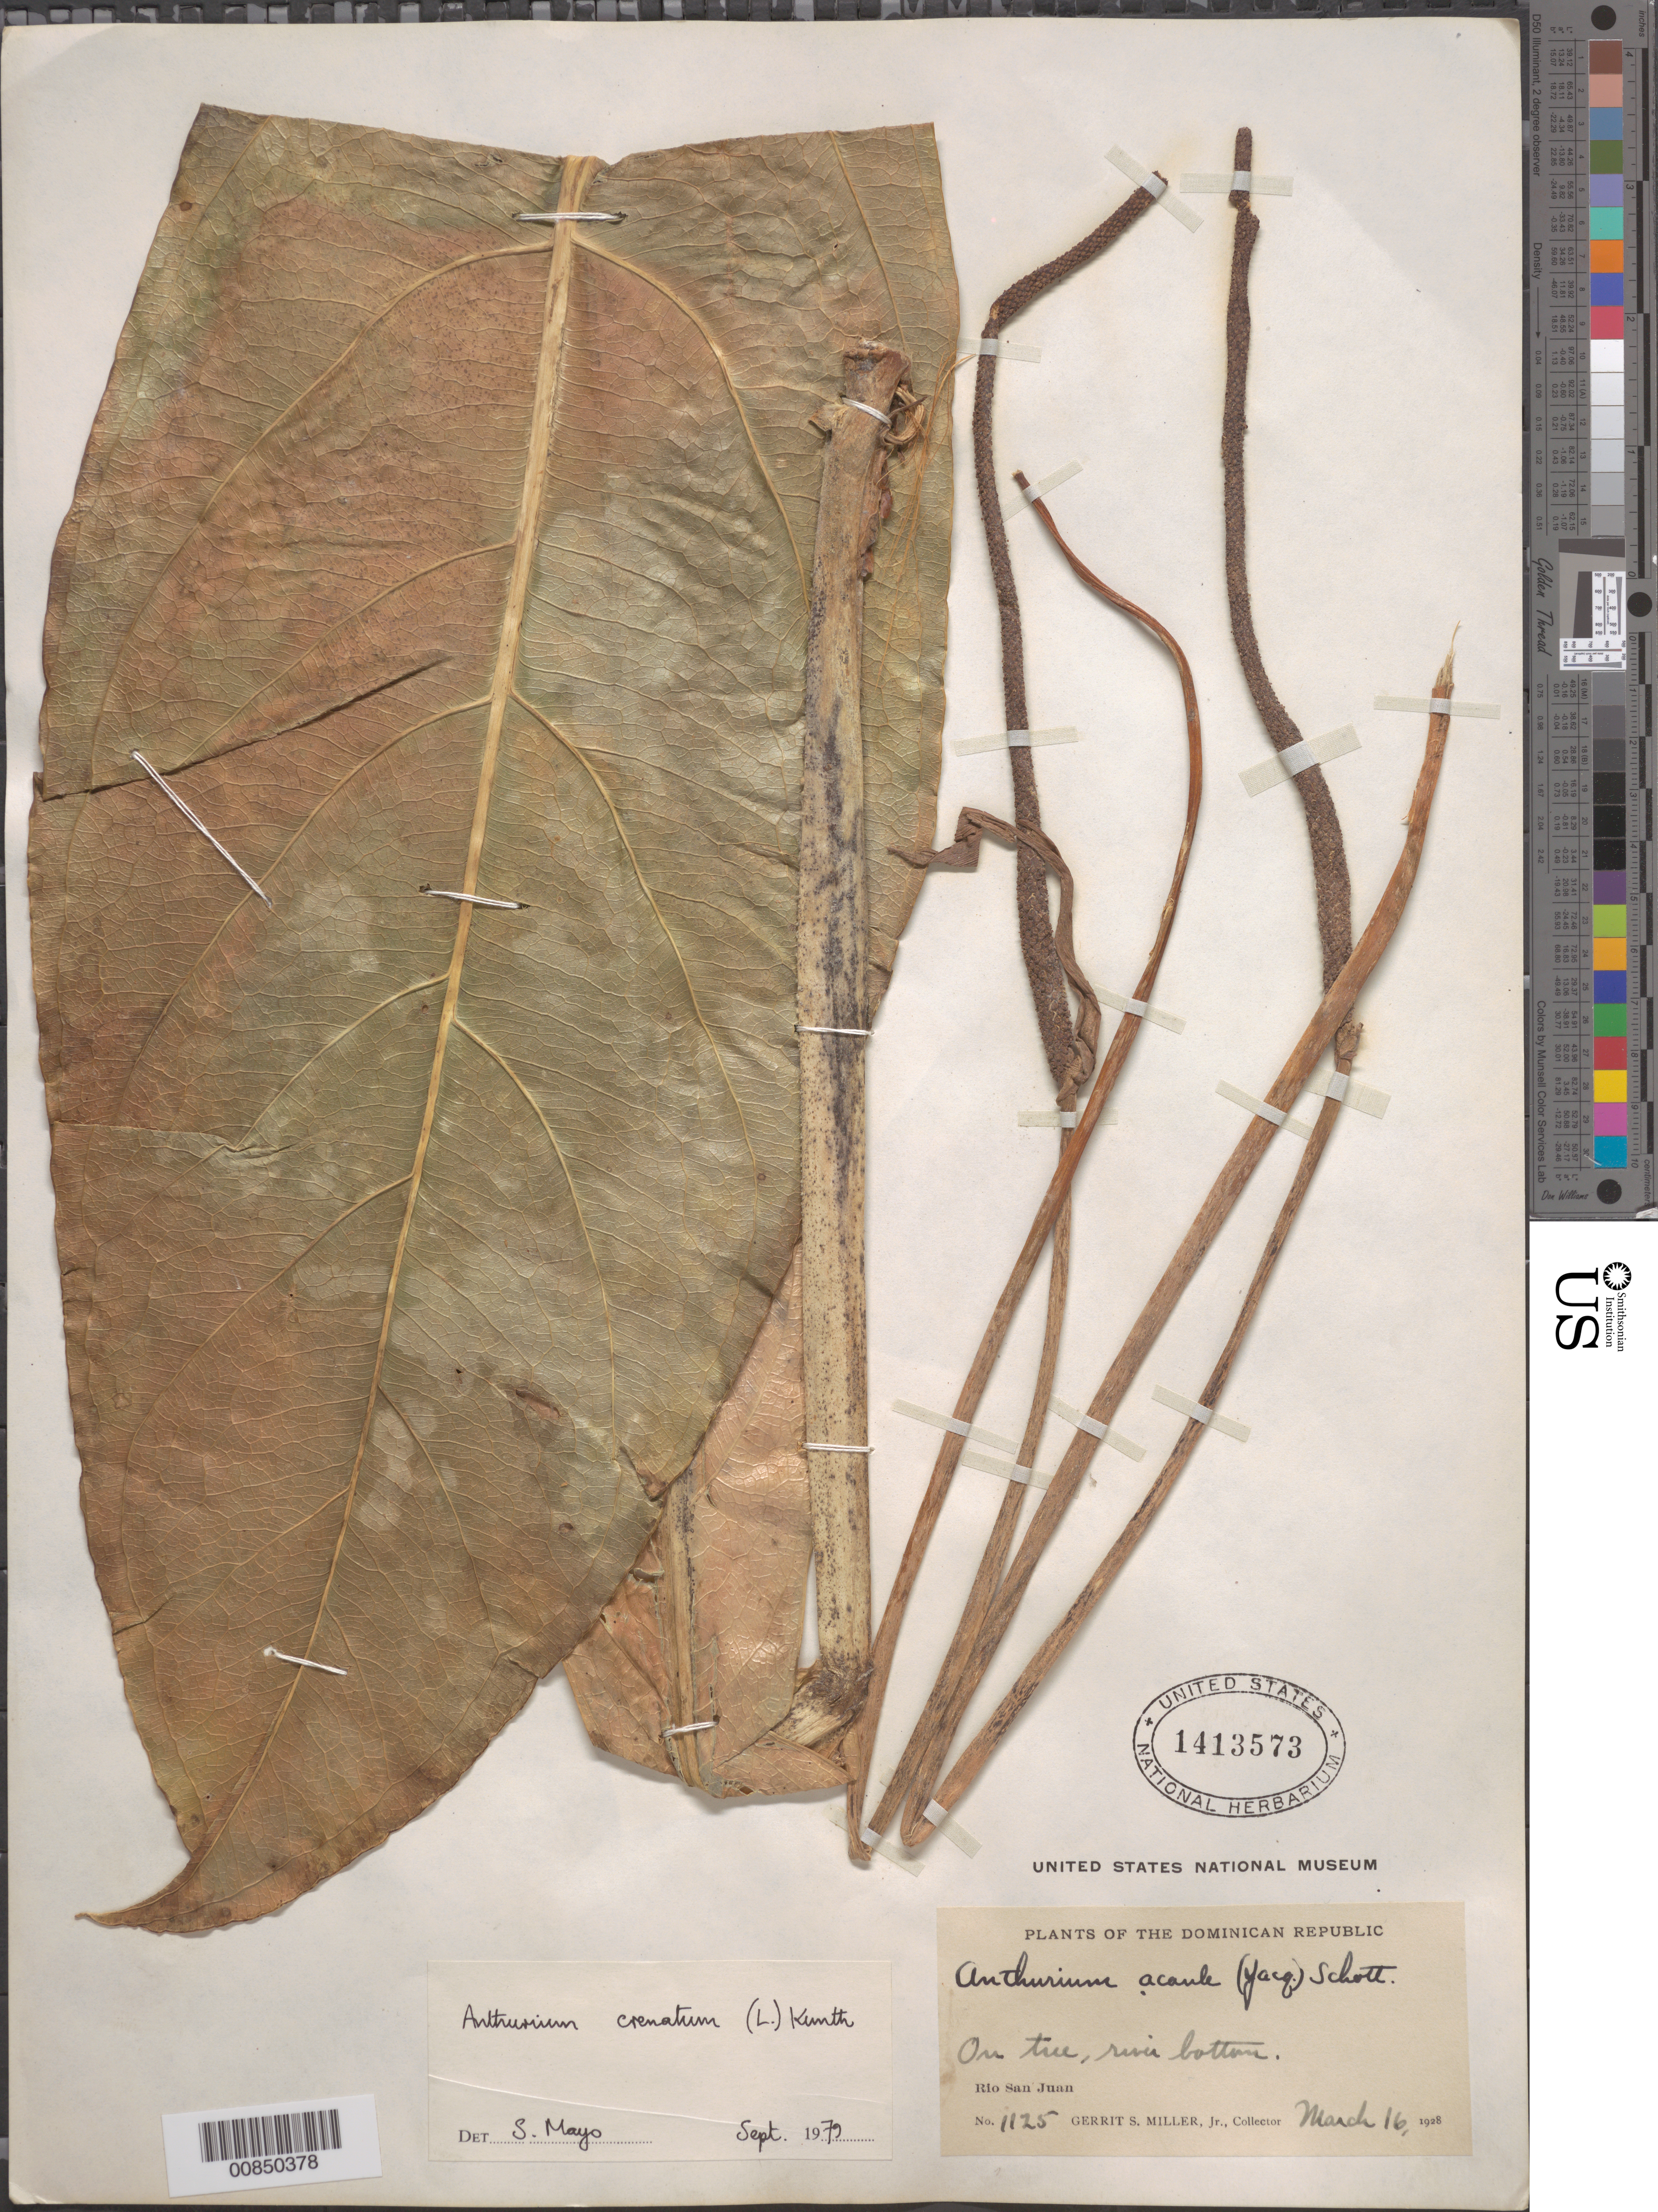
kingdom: Plantae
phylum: Tracheophyta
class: Liliopsida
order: Alismatales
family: Araceae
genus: Anthurium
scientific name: Anthurium crenatum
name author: (L.) Kunth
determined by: Mayo, S.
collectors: G. S. Miller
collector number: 1125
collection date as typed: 16 Mar 1928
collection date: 1928-03-16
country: Dominican Republic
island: Hispaniola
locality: Rio San Juan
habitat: On tree, river bottom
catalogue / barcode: US 1413573